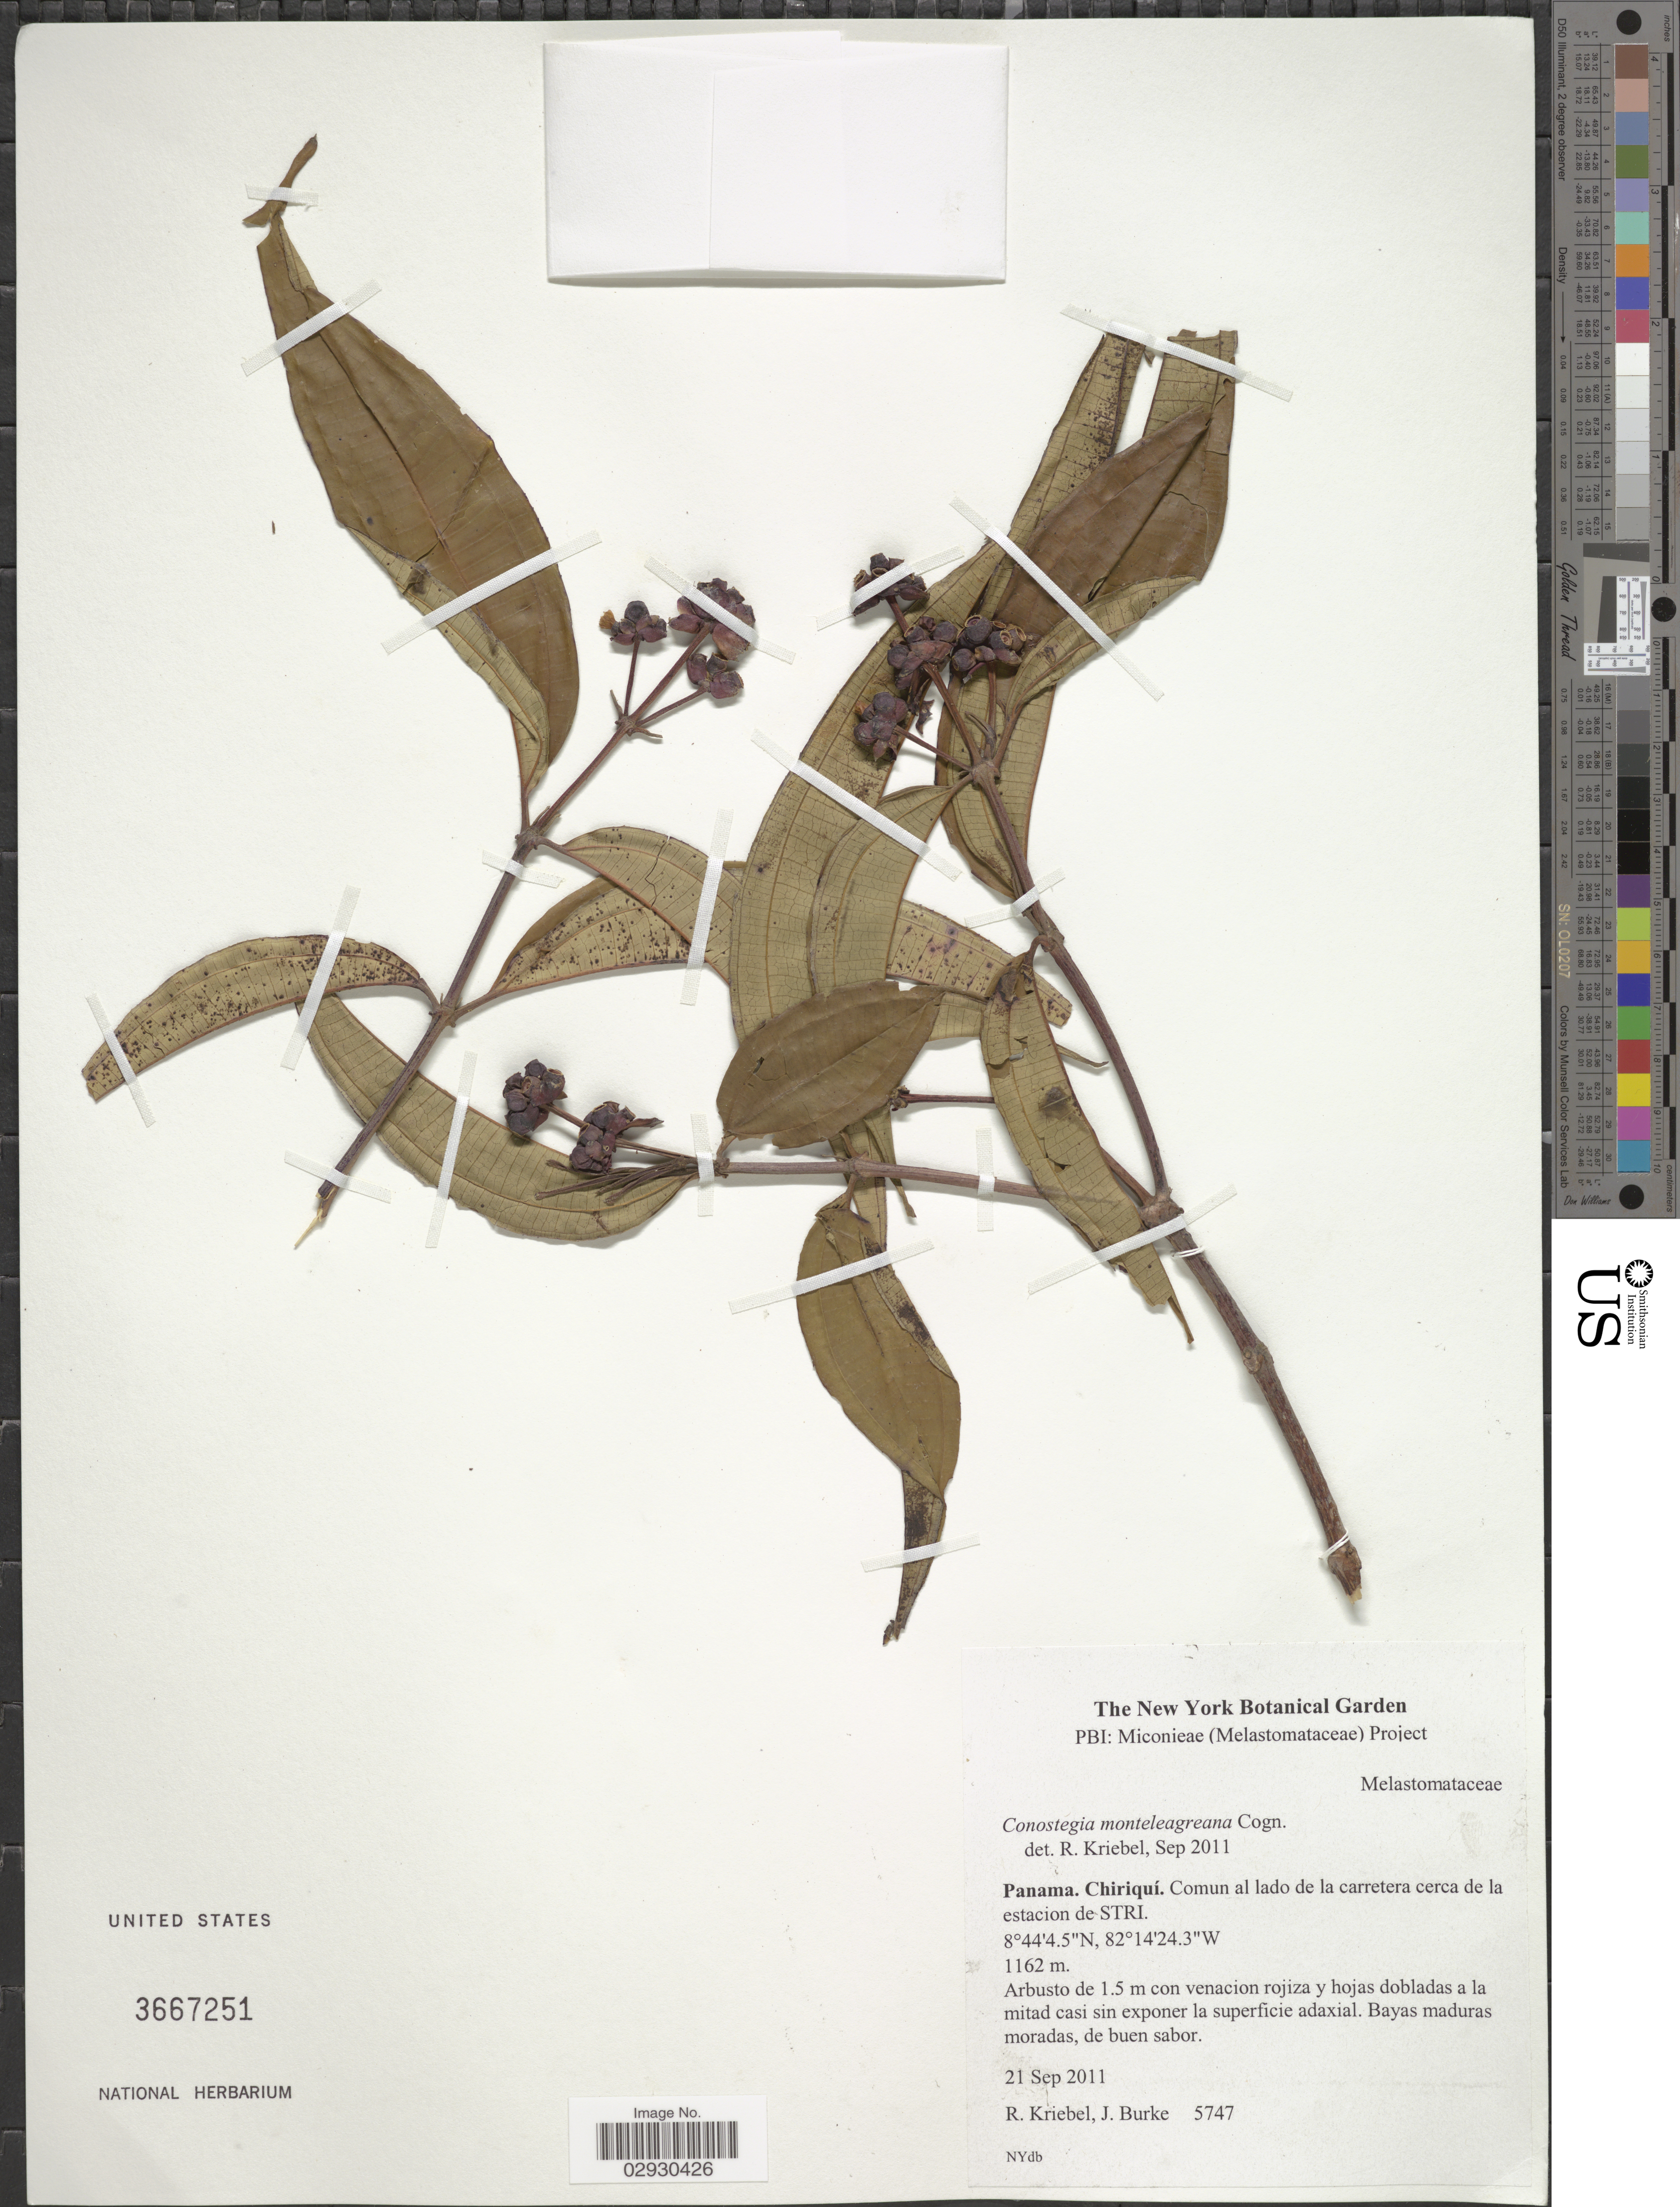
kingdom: Plantae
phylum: Tracheophyta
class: Magnoliopsida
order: Myrtales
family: Melastomataceae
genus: Conostegia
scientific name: Conostegia monteleagreana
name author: Cogn. in A. DC.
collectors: R. Kriebel & J. Burke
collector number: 5747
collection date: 2011-09-21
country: Panama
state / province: Chiriqui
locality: Comun al lado de la carretera cerca de la estacion de STRI.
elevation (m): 1162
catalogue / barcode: US 3667251